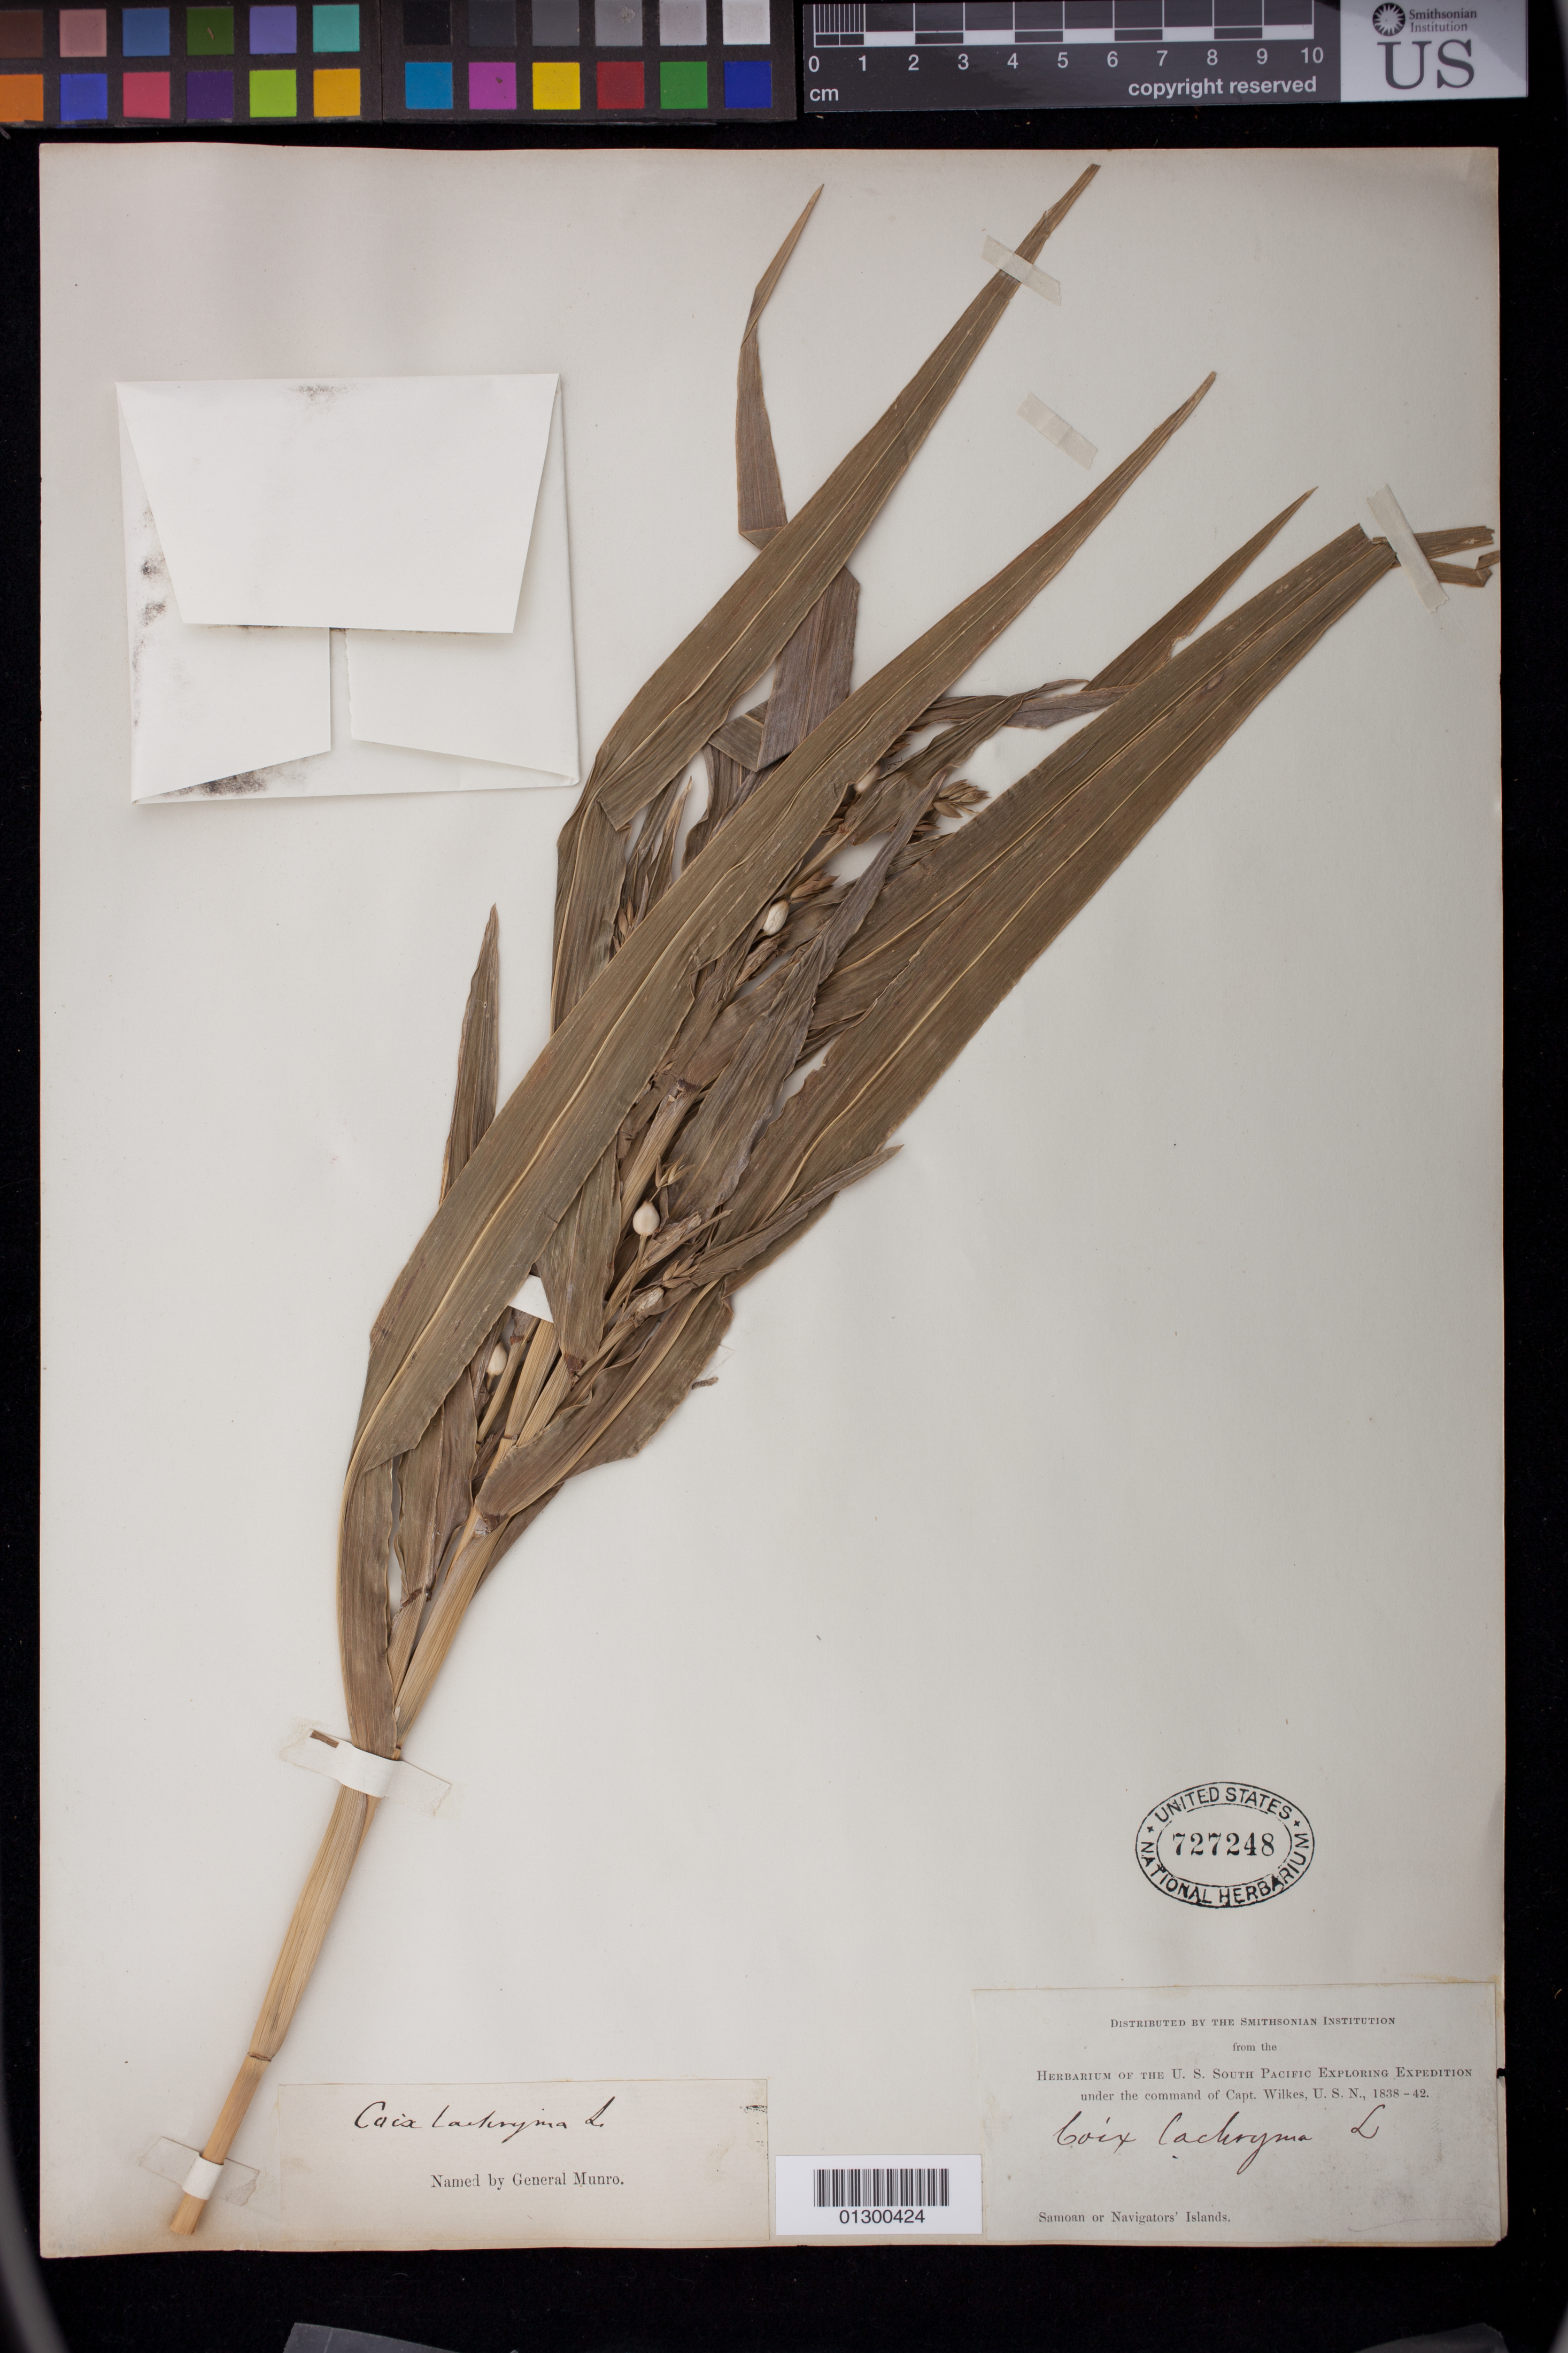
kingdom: Plantae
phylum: Tracheophyta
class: Liliopsida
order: Poales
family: Poaceae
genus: Coix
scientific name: Coix lacryma-jobi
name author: L.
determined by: Munro, G.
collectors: Wilkes Explor. Exped.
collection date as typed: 1838 to -- --- 1842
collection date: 1838/1842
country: Samoa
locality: Samoa or Navigator's islands.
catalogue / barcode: US 727248